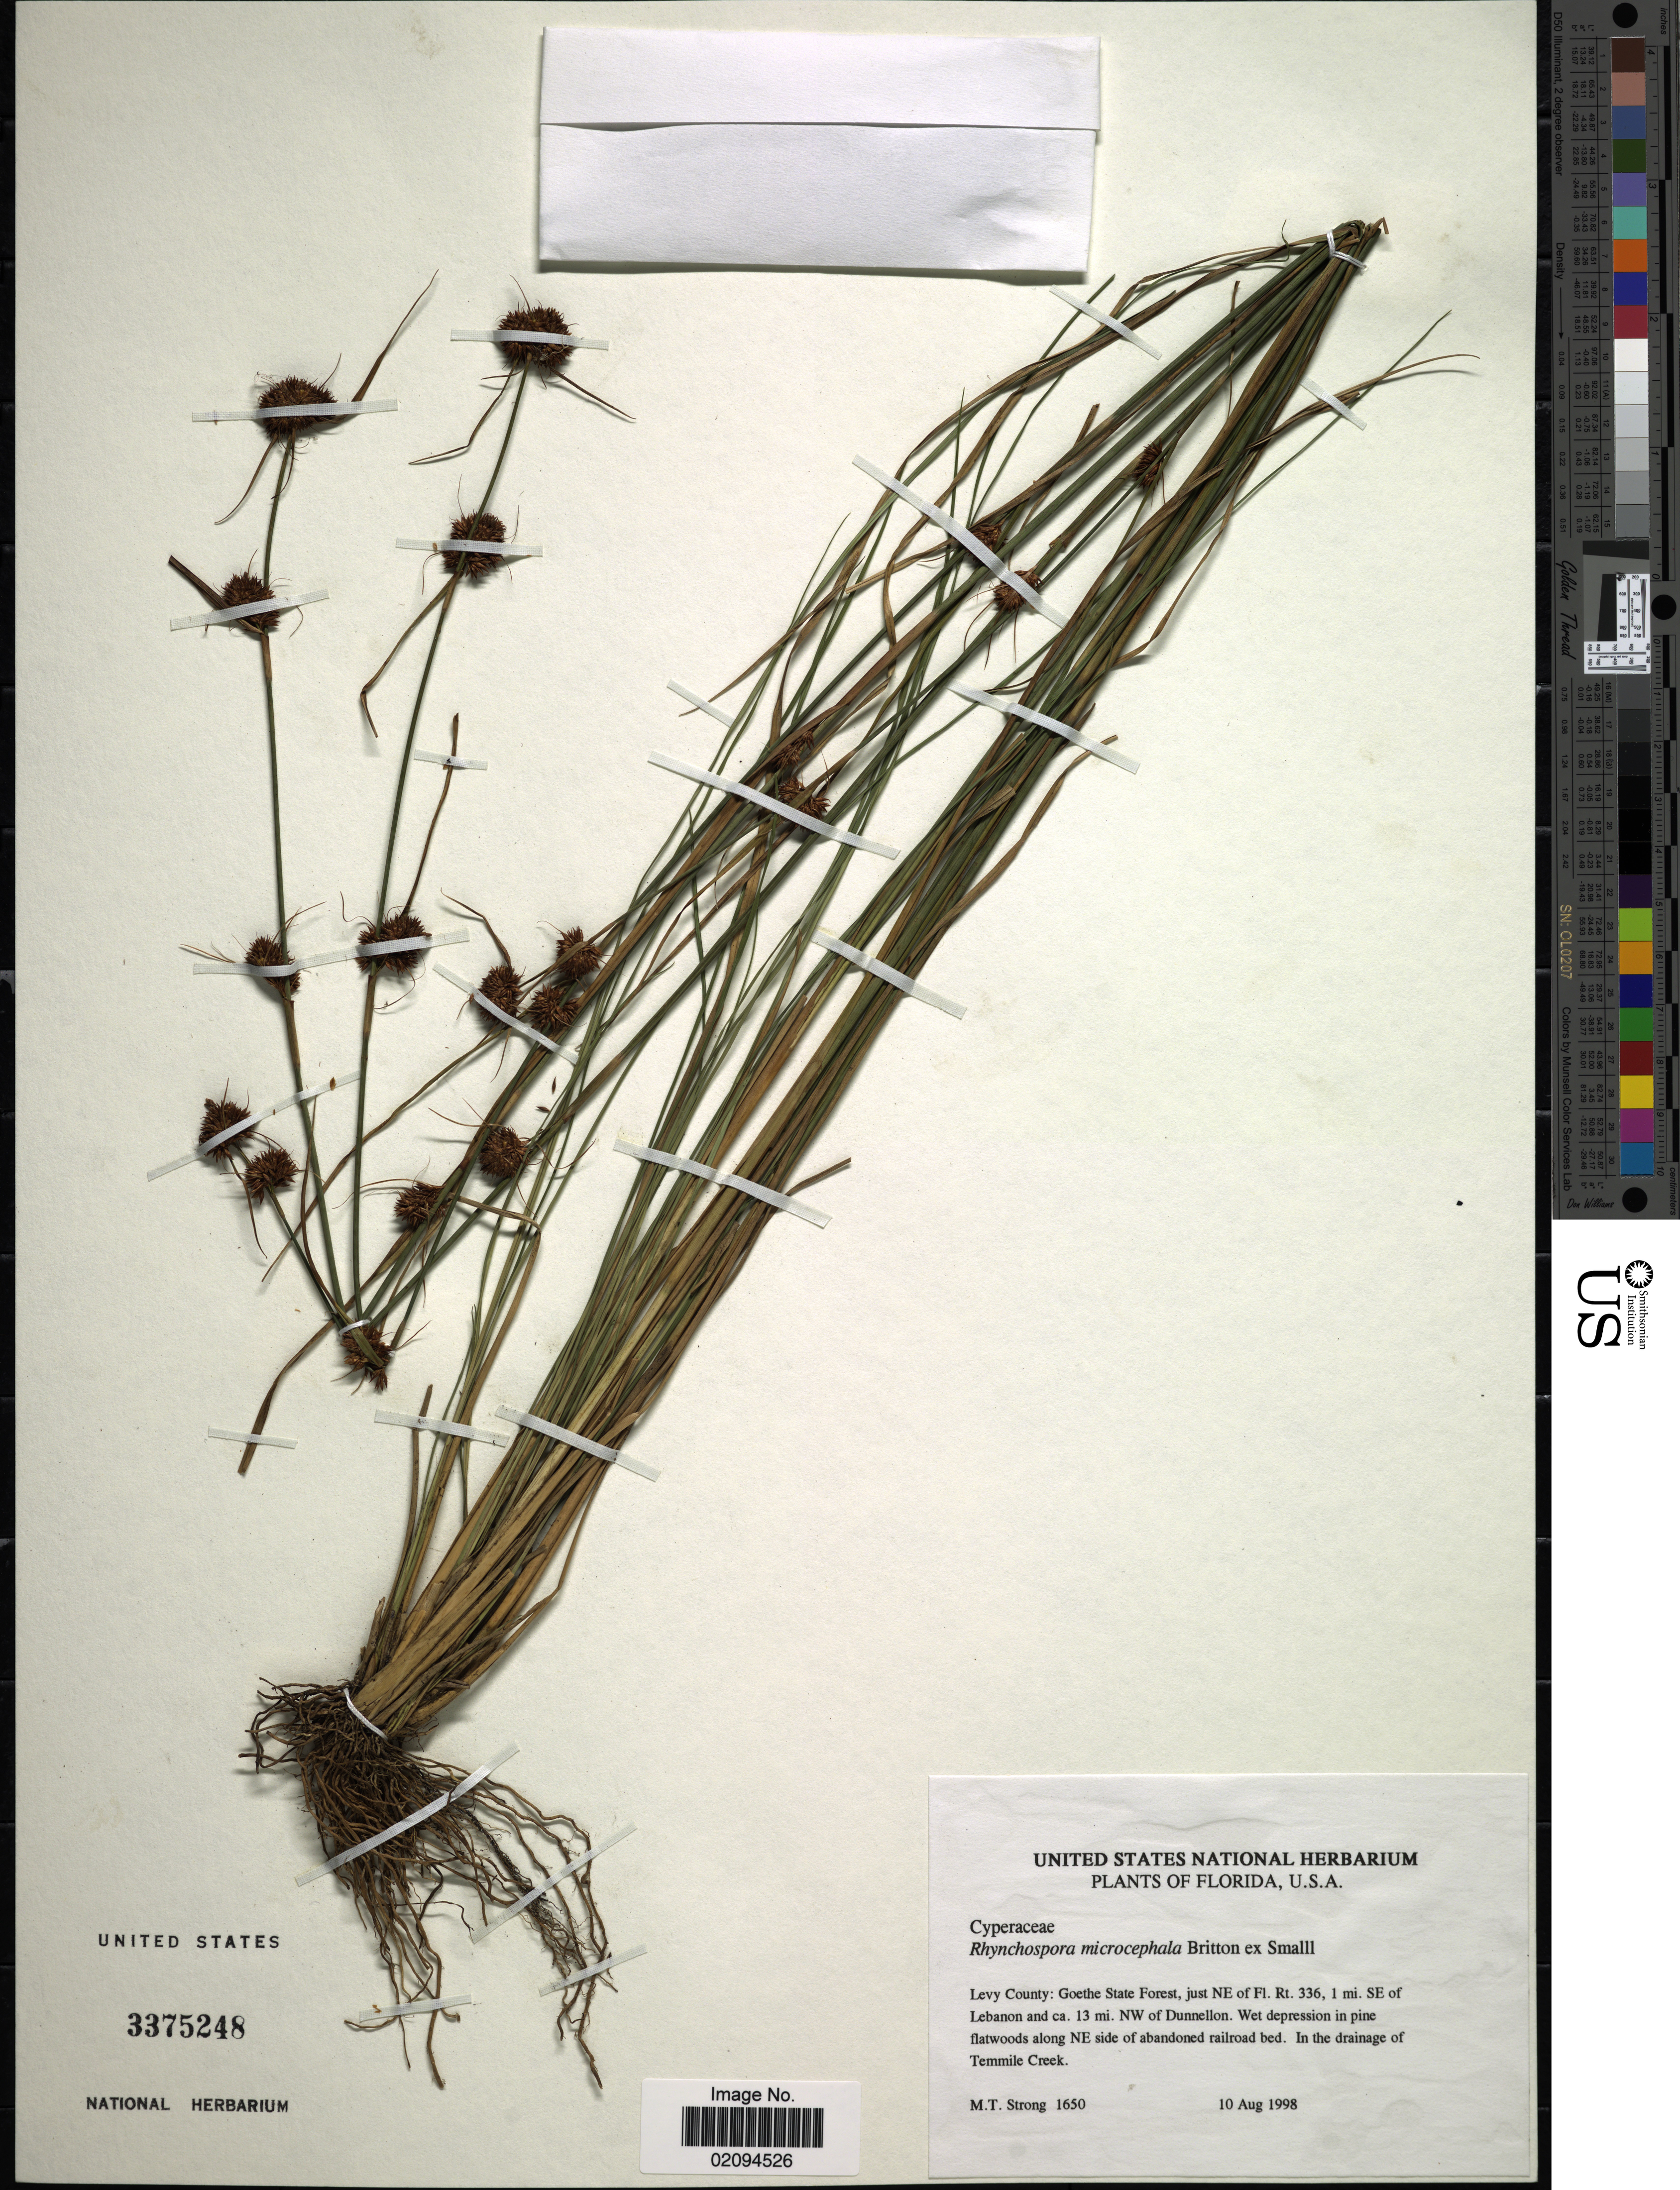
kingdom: Plantae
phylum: Tracheophyta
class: Liliopsida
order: Poales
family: Cyperaceae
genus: Rhynchospora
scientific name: Rhynchospora microcephala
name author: (Britton) Britton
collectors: M. T. Strong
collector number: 1650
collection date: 1998-08-10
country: United States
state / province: Florida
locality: Levy County: Goethe State Forest, just NE of Fl. Rt. 336, 1 mi. SE of Lebanon and ca. 13 mi. NW of Dunnellon. In the drainage of Temmile Creek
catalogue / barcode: US 3375248